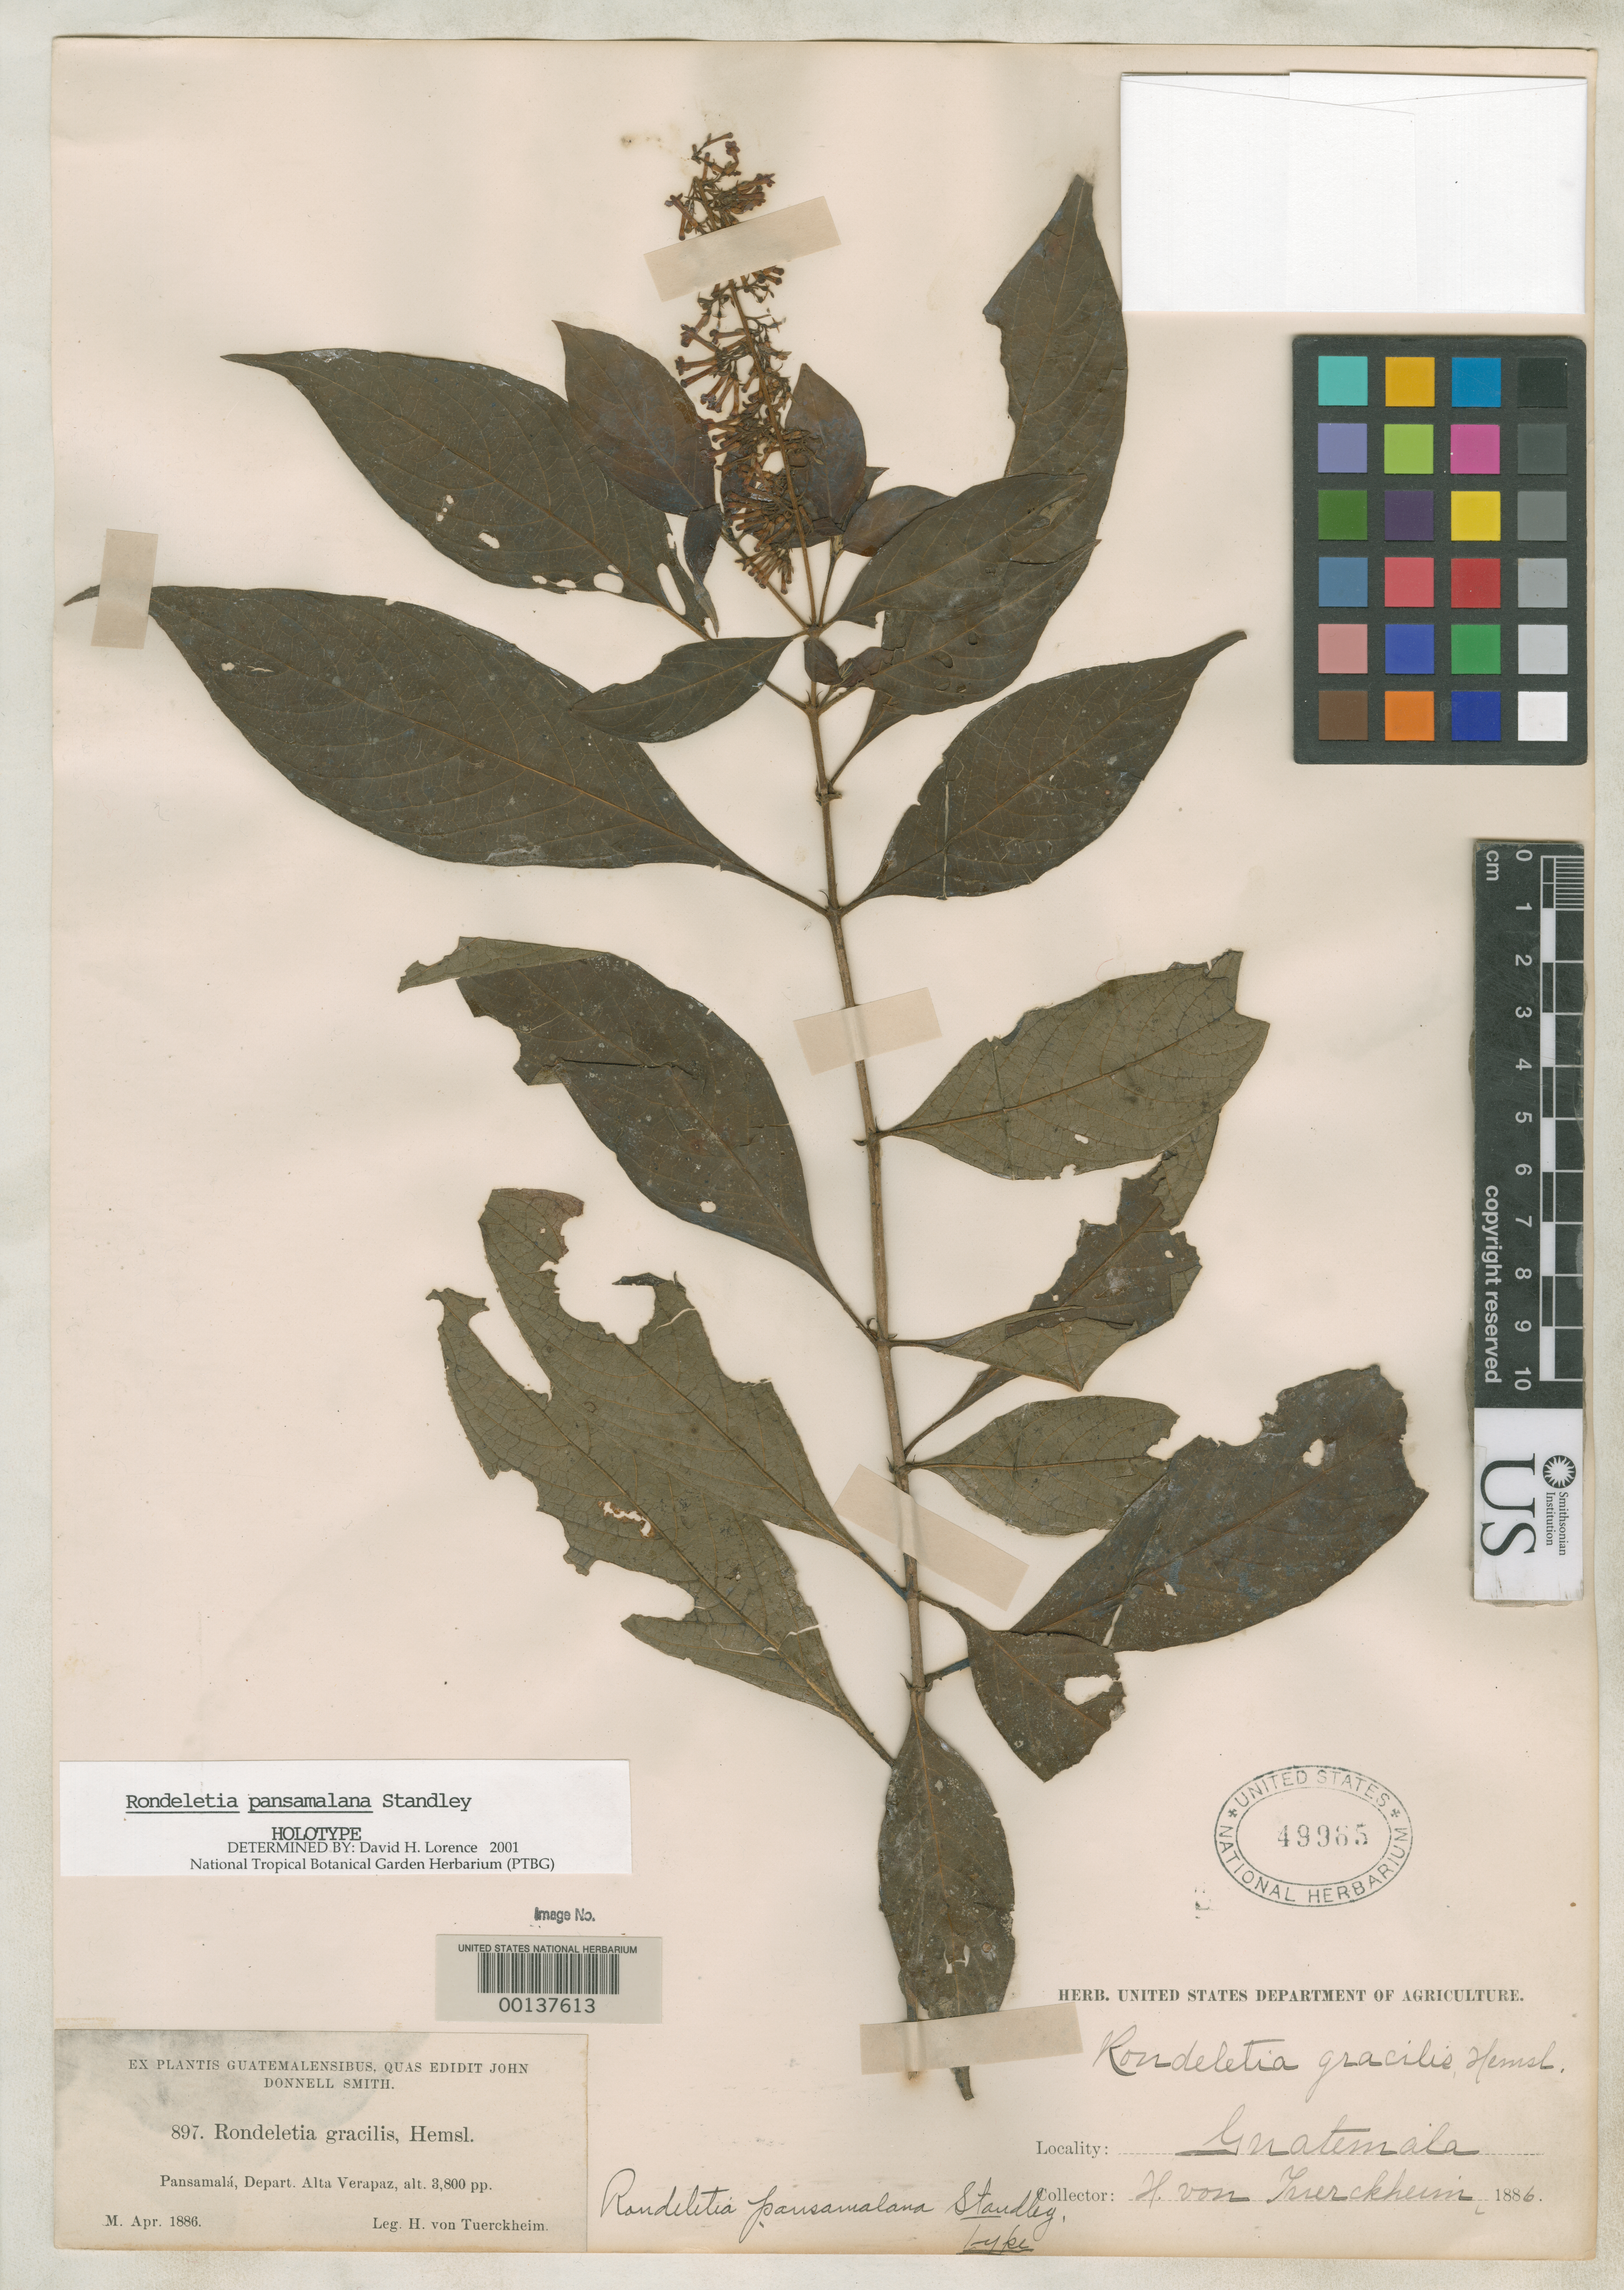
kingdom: Plantae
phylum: Tracheophyta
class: Magnoliopsida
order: Gentianales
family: Rubiaceae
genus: Rondeletia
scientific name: Rondeletia pansamalana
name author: Standl.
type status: Holotype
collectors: H. von Türckheim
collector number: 897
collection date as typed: Apr 1886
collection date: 1886-04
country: Guatemala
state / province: Alta Verapaz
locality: Pansamalá.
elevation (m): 1140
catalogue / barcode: US 49965